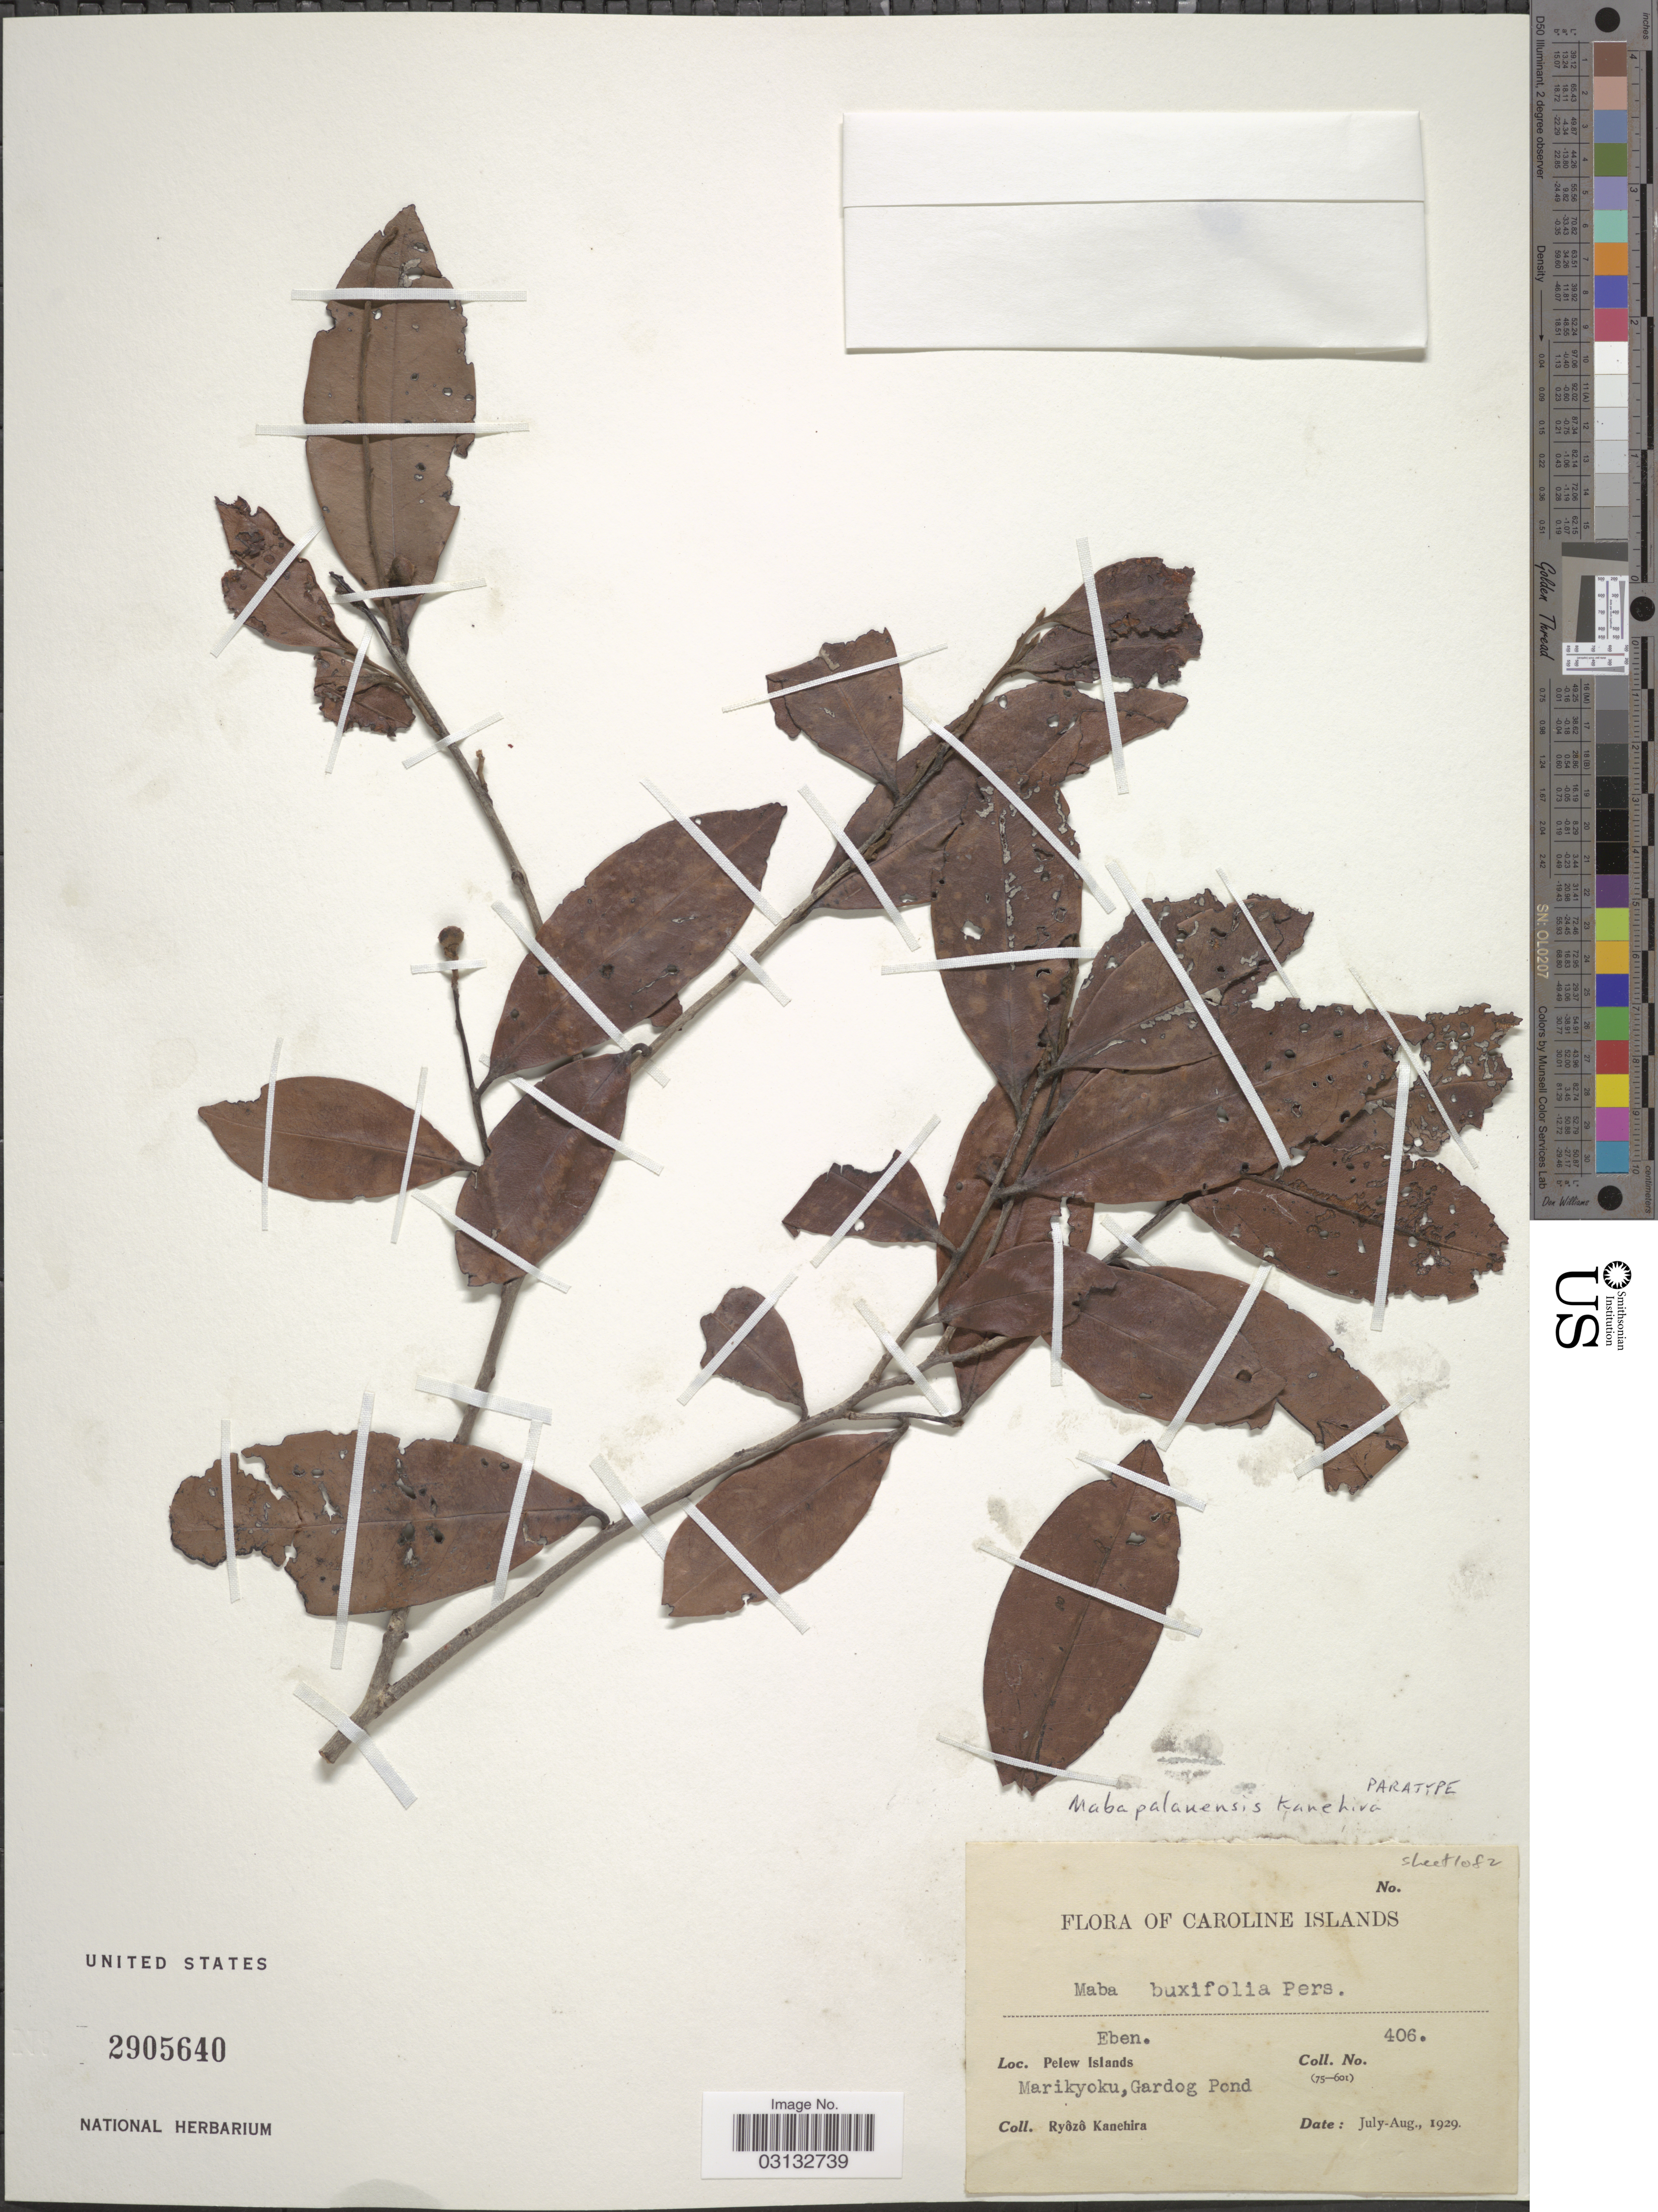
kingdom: Plantae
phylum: Tracheophyta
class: Magnoliopsida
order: Ericales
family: Ebenaceae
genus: Diospyros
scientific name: Diospyros ferrea var. palauensis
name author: (Kaneh.) Fosberg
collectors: R. Kanehira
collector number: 406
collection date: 1929-07/1929-08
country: Palau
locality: Caroline Islands. Pelew Islands. Marikyoku, Gardog Pond.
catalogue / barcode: US 2905640